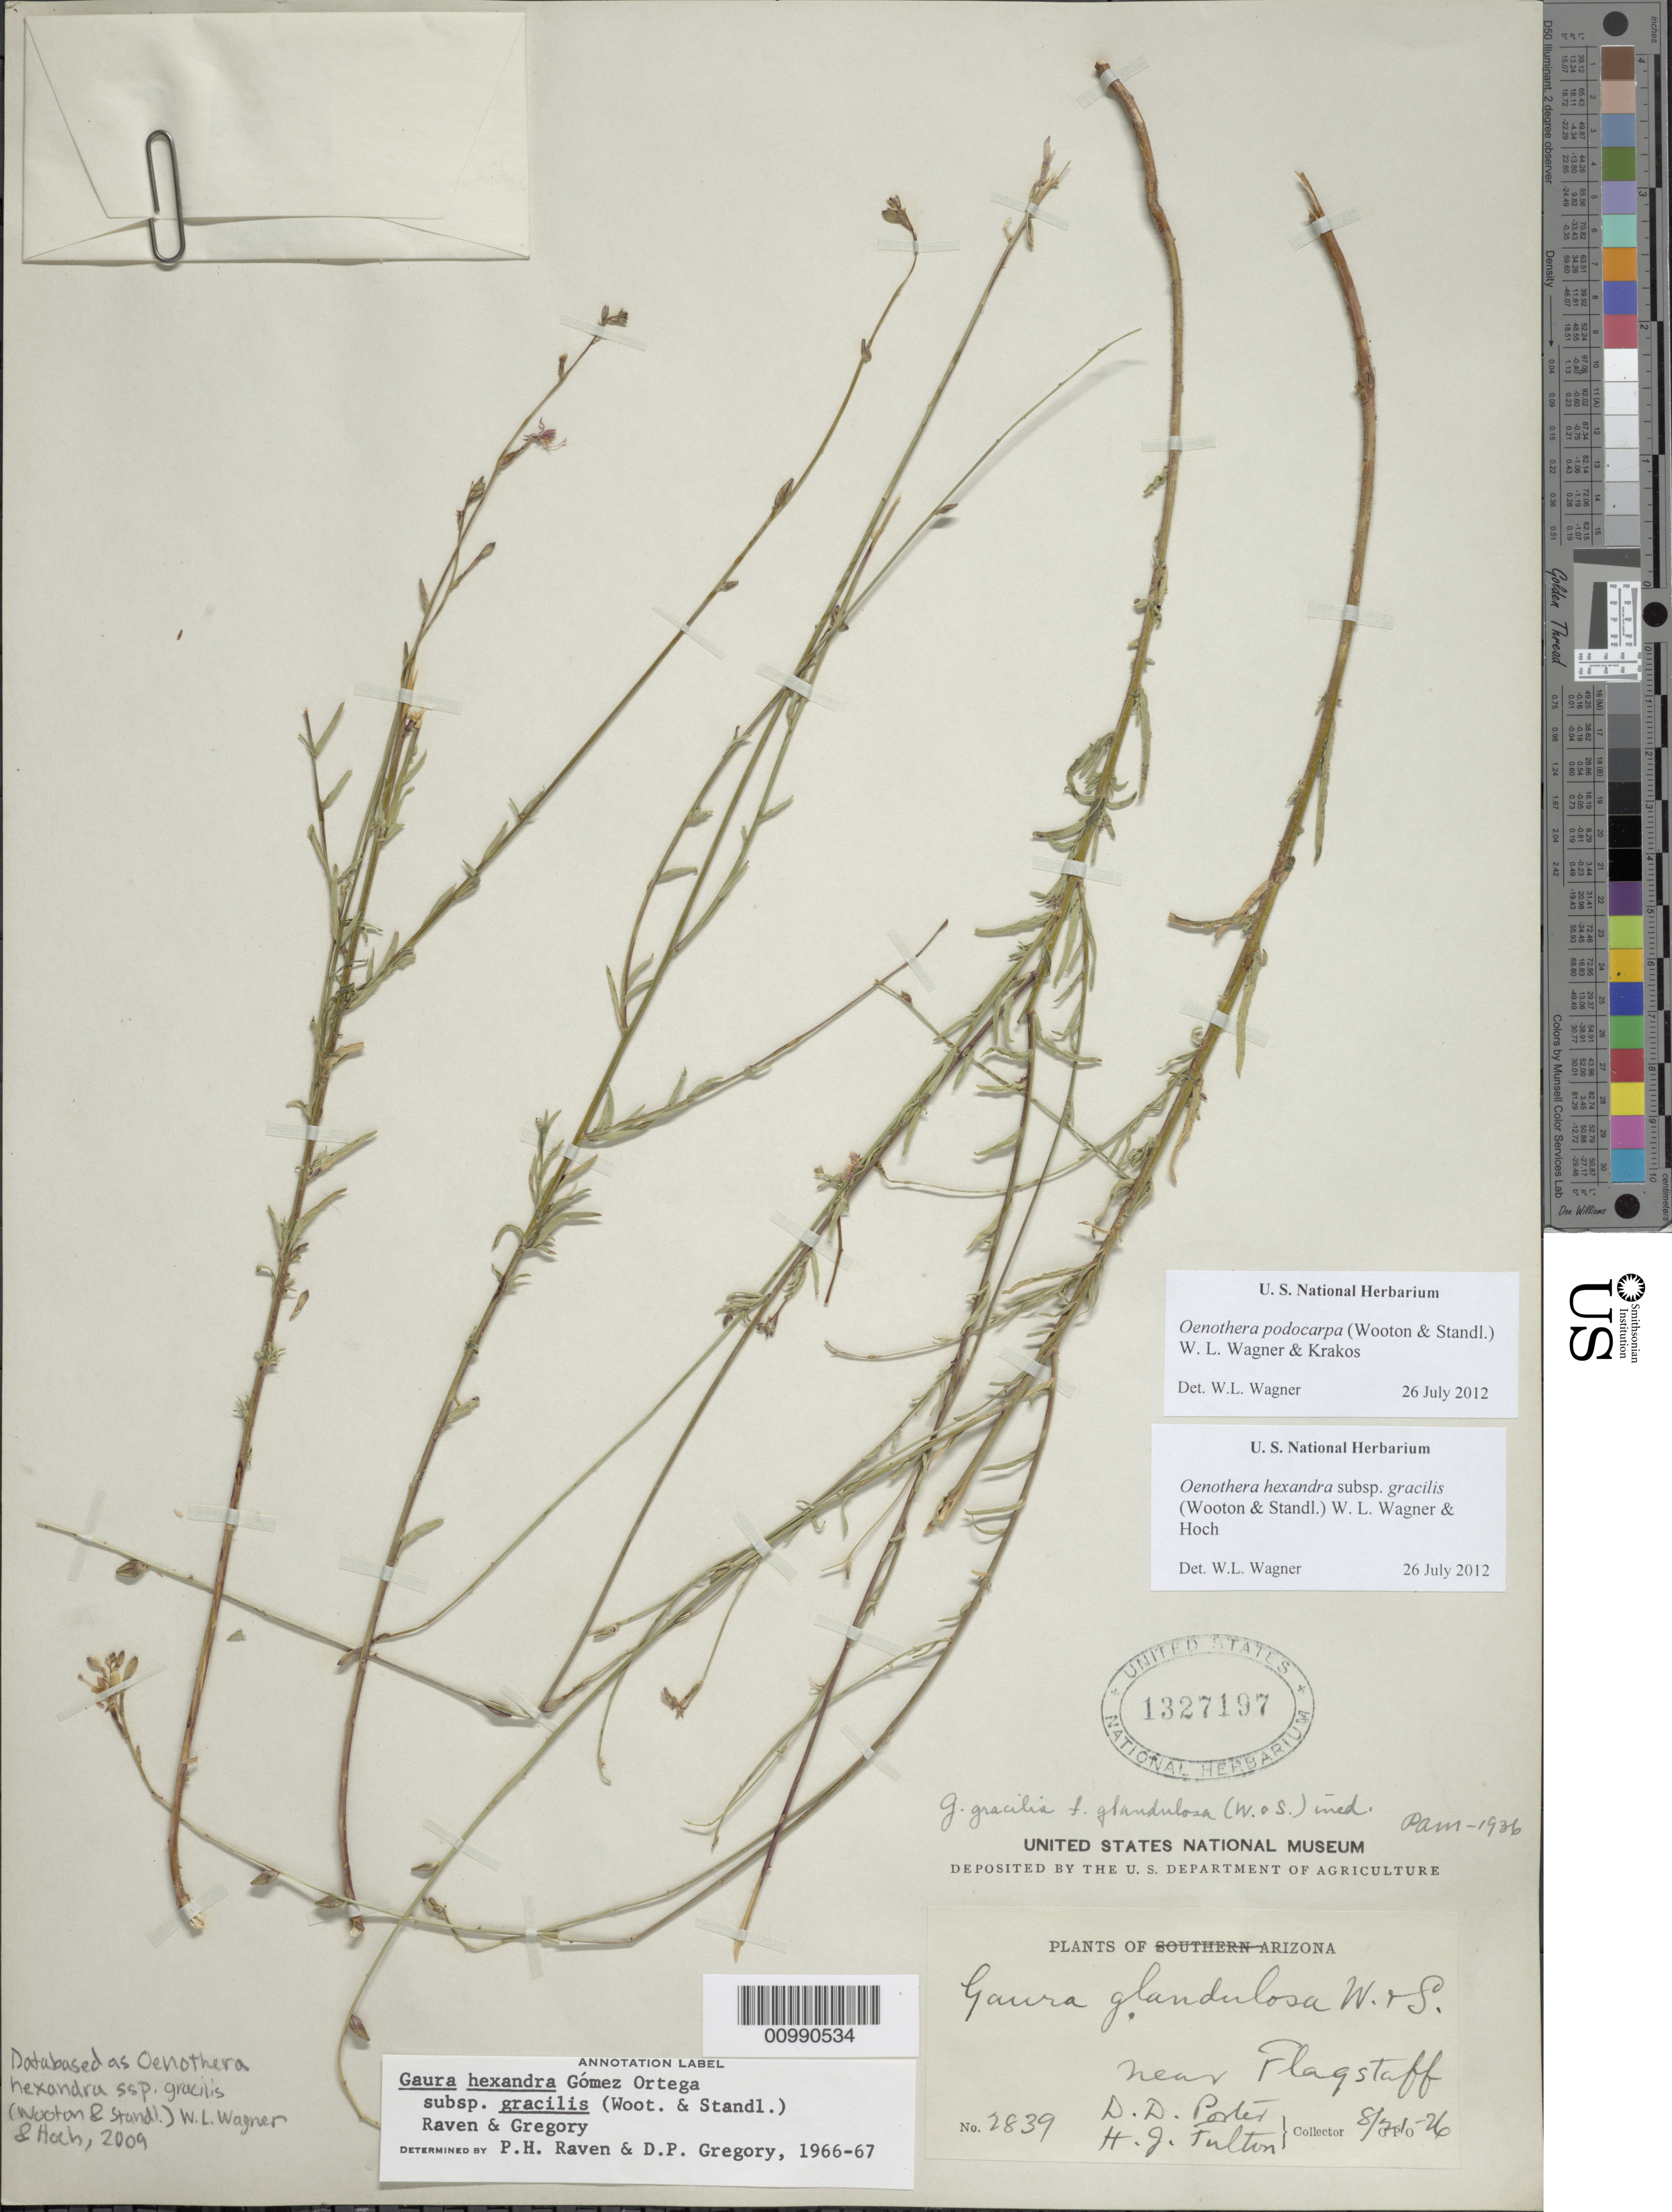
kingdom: Plantae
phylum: Tracheophyta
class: Magnoliopsida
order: Myrtales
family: Onagraceae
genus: Oenothera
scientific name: Oenothera podocarpa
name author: (Wooton & Standl.) Krakos & W.L. Wagner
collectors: D. D. Porter & H. Fulton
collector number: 2839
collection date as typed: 21 Aug 1926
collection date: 1926-08-21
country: United States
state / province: Arizona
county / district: Coconino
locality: near Flagstaff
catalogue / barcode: US 1327197